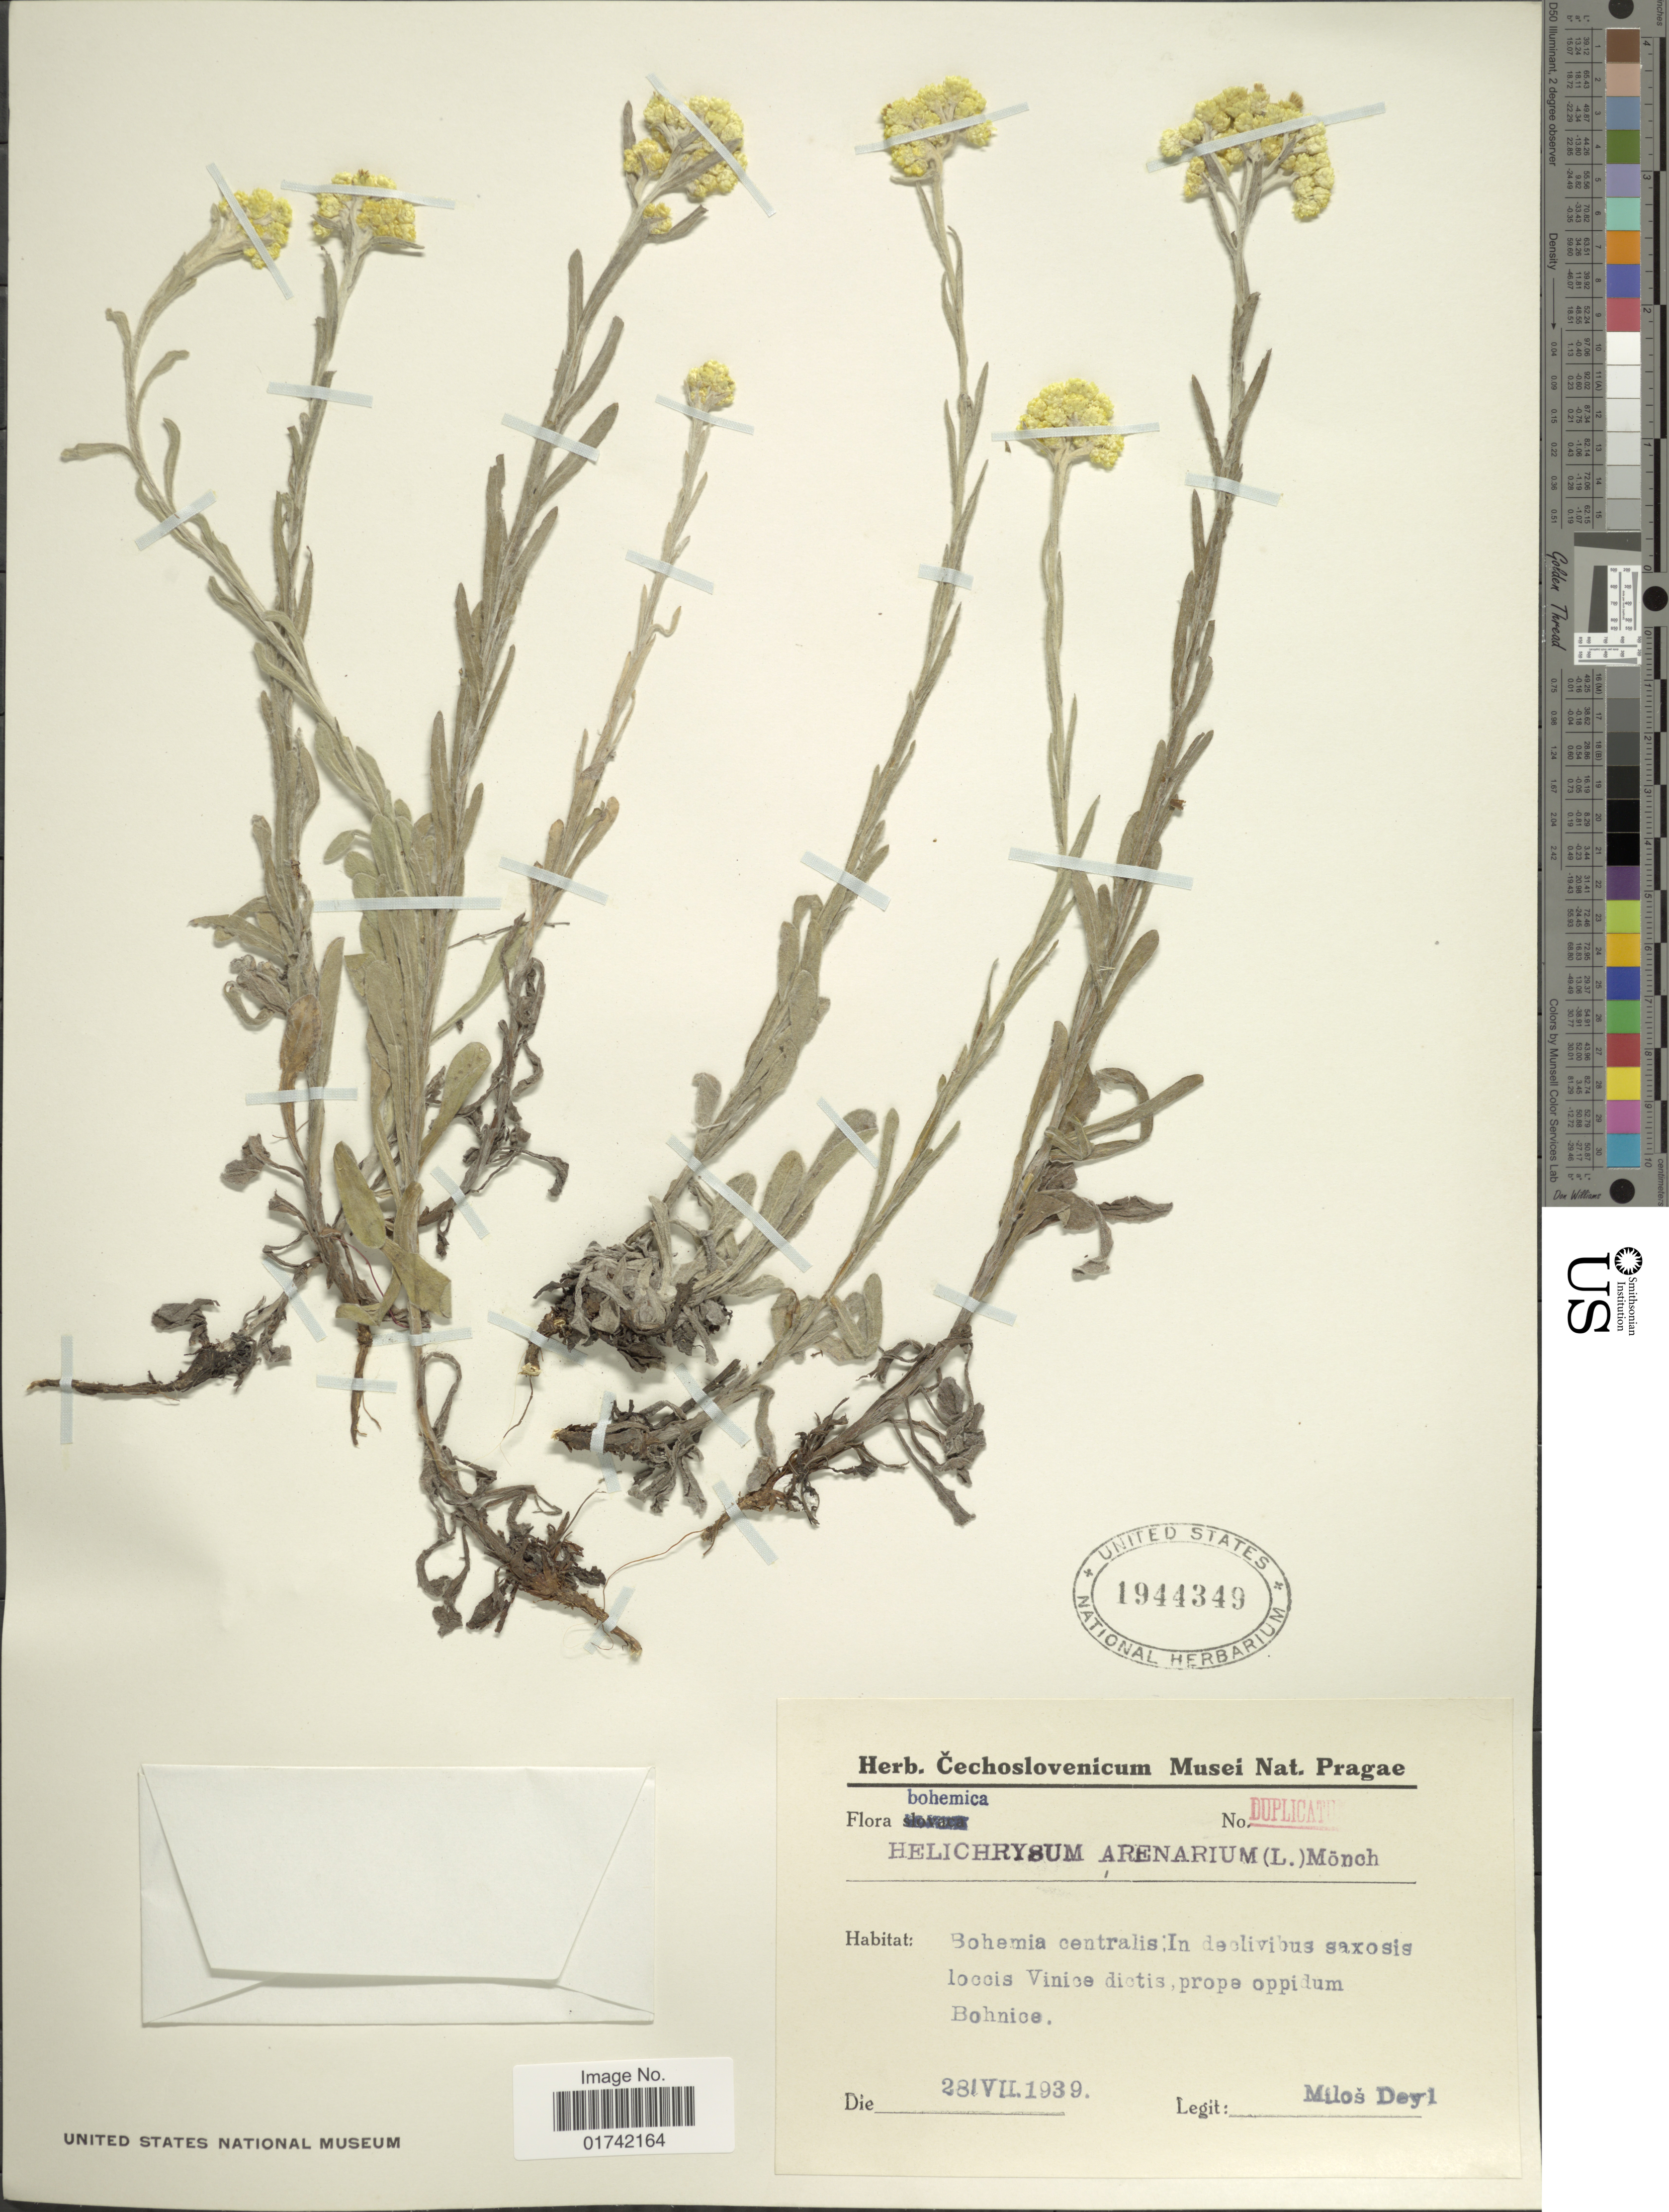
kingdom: Plantae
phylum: Tracheophyta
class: Magnoliopsida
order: Asterales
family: Asteraceae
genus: Helichrysum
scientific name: Helichrysum arenarium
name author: (L.) Moench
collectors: M. Deyl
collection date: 1939-07-28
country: Czechia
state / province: Central Bohemian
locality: Bohemia Centralis: In declivibus saxosis loccis Vinice dictis, prope oppidum Bohnice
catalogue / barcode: US 1944349